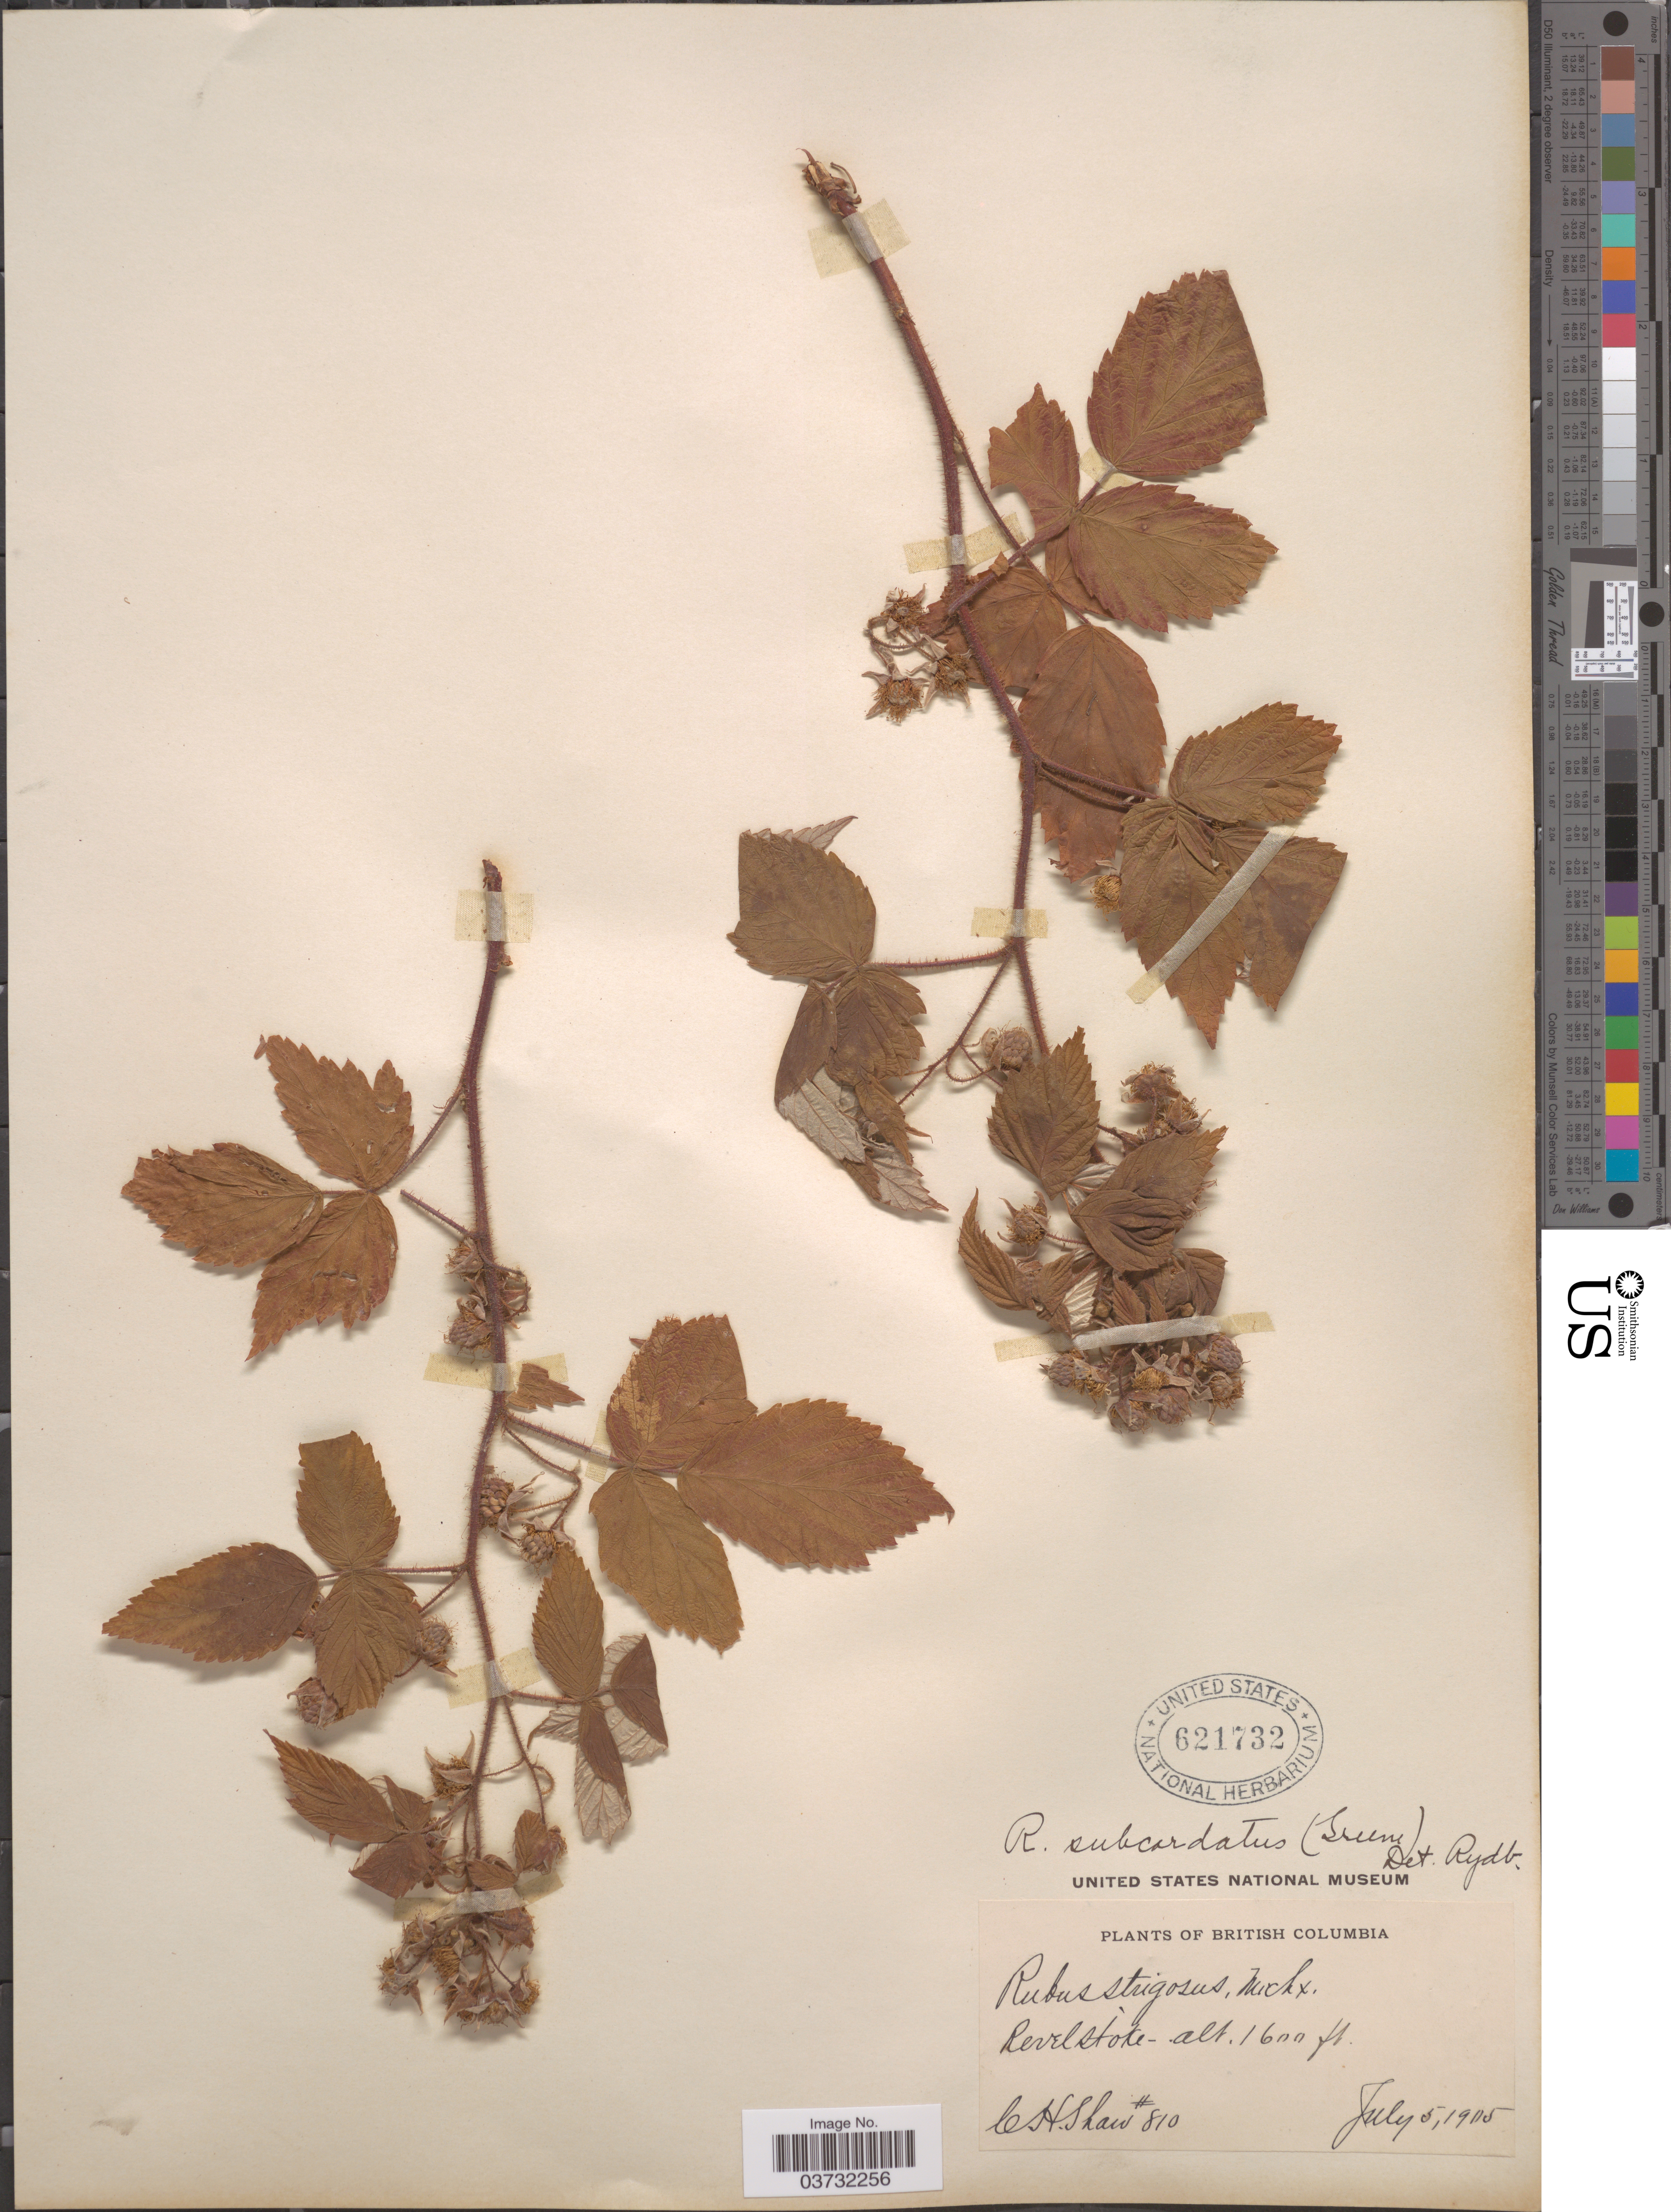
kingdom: Plantae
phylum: Tracheophyta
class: Magnoliopsida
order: Rosales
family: Rosaceae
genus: Rubus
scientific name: Rubus subcordatus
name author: H.E. Weber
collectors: C. H. Shaw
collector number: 810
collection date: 1905-07-05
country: Canada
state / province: British Columbia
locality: Revelstoke.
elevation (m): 488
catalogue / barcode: US 621732